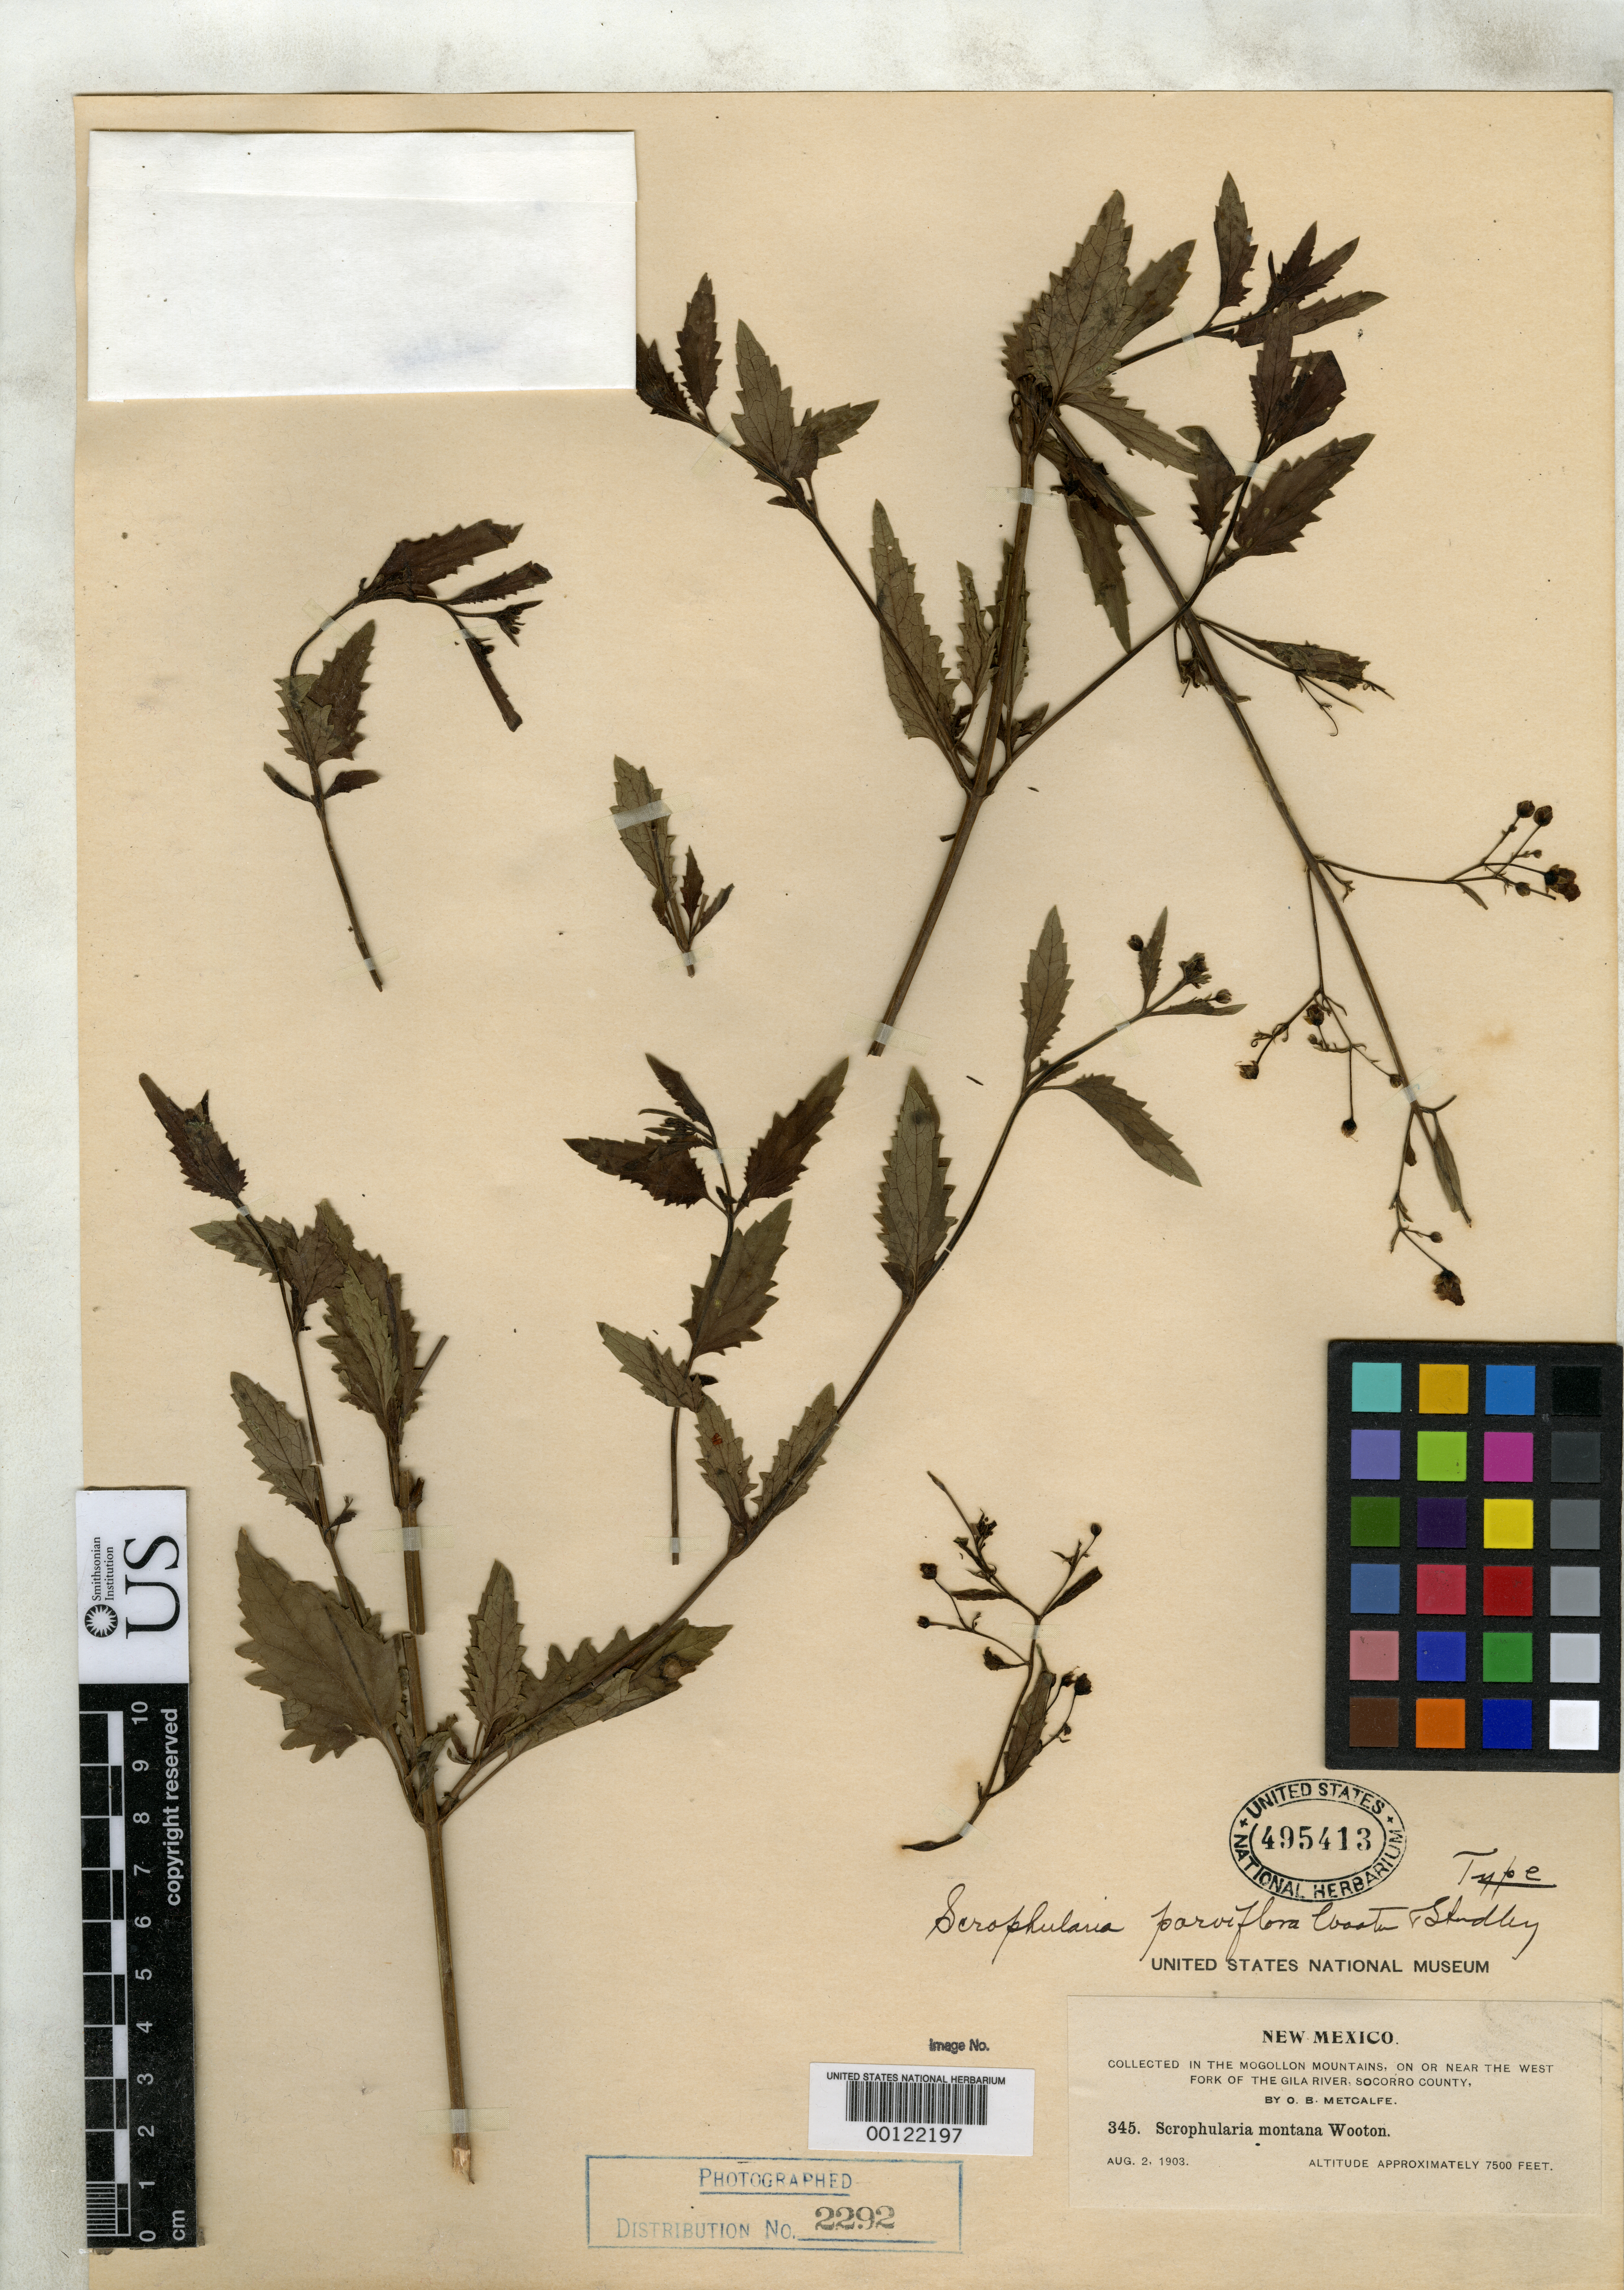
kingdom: Plantae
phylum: Tracheophyta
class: Magnoliopsida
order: Lamiales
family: Scrophulariaceae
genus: Scrophularia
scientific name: Scrophularia parviflora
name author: Wooton & Standl.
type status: Holotype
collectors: O. B. Metcalfe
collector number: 345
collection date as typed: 02 Aug 1903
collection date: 1903-08-02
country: United States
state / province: New Mexico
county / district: Socorro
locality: Mogollon Mountains.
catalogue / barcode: US 495413